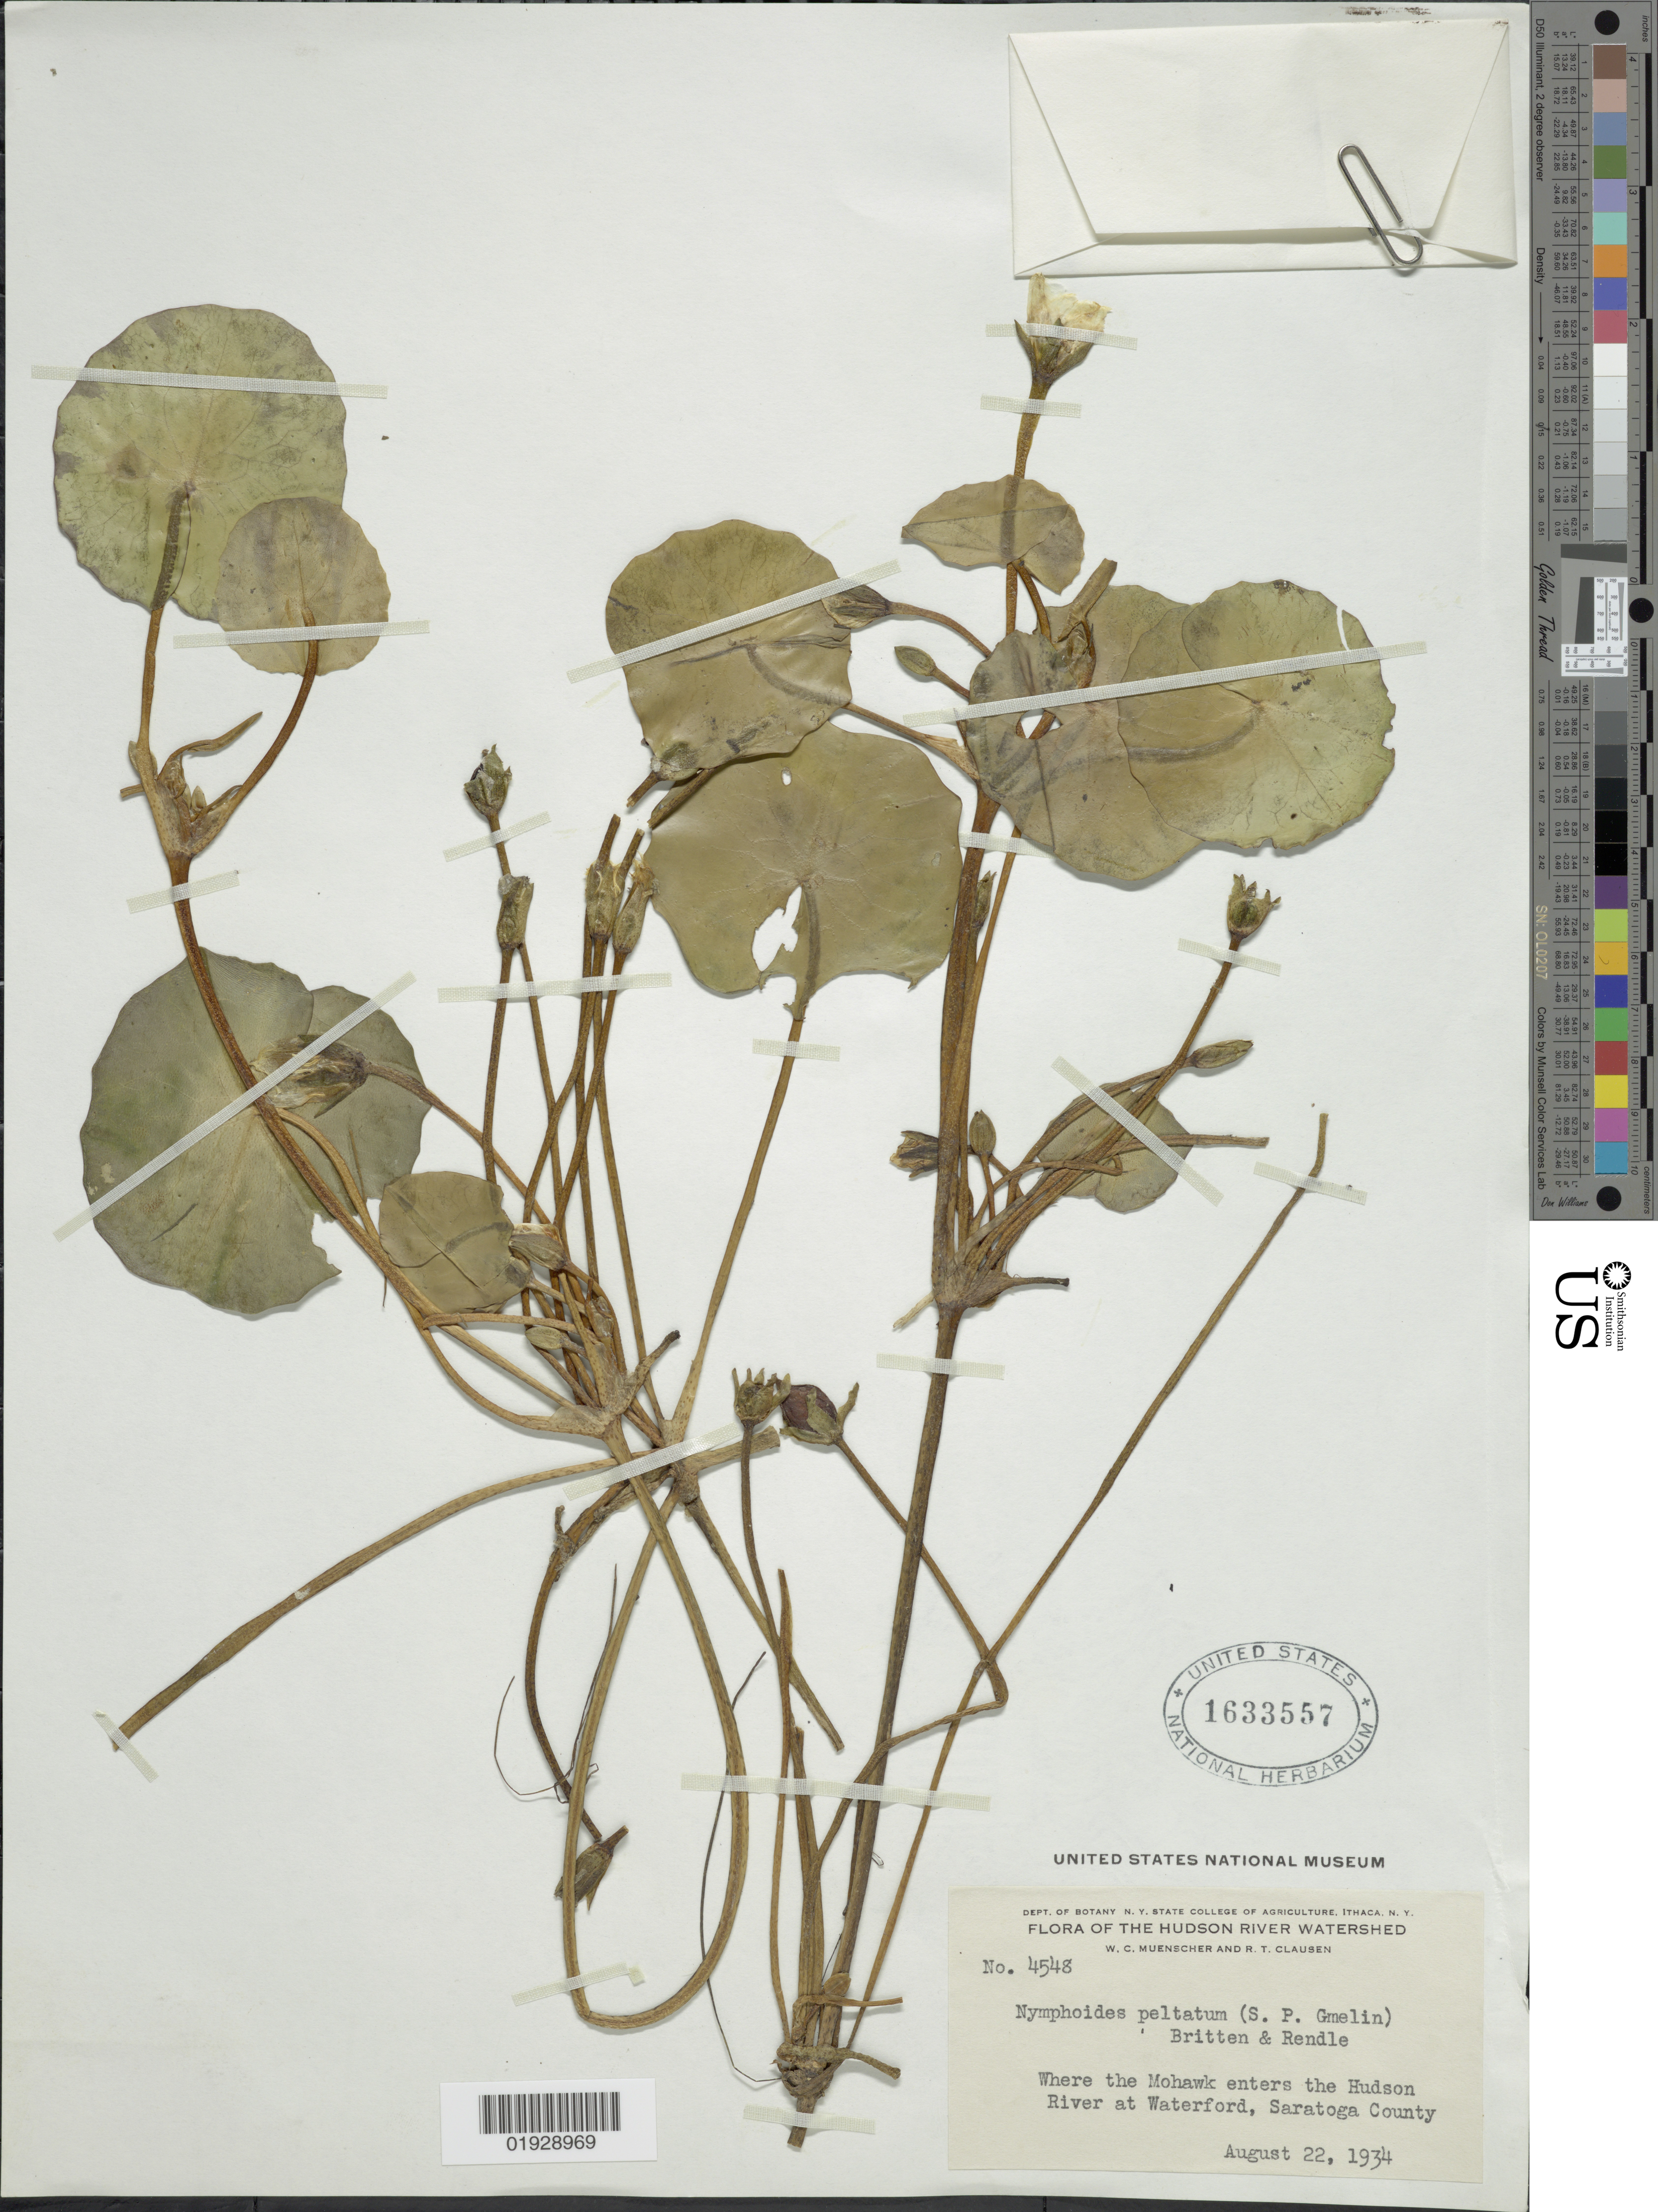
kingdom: Plantae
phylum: Tracheophyta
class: Magnoliopsida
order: Asterales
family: Menyanthaceae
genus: Nymphoides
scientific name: Nymphoides peltata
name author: (J.F. Gmel.) Britton & Rendle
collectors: W. Muenscher & R. T. Clausen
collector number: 4548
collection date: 1934-08-22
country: United States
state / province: New York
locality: The Hudson River Watershed, Where the Mohawk enters the Hudson River at Waterford, Saratoga County.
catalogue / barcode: US 1633557